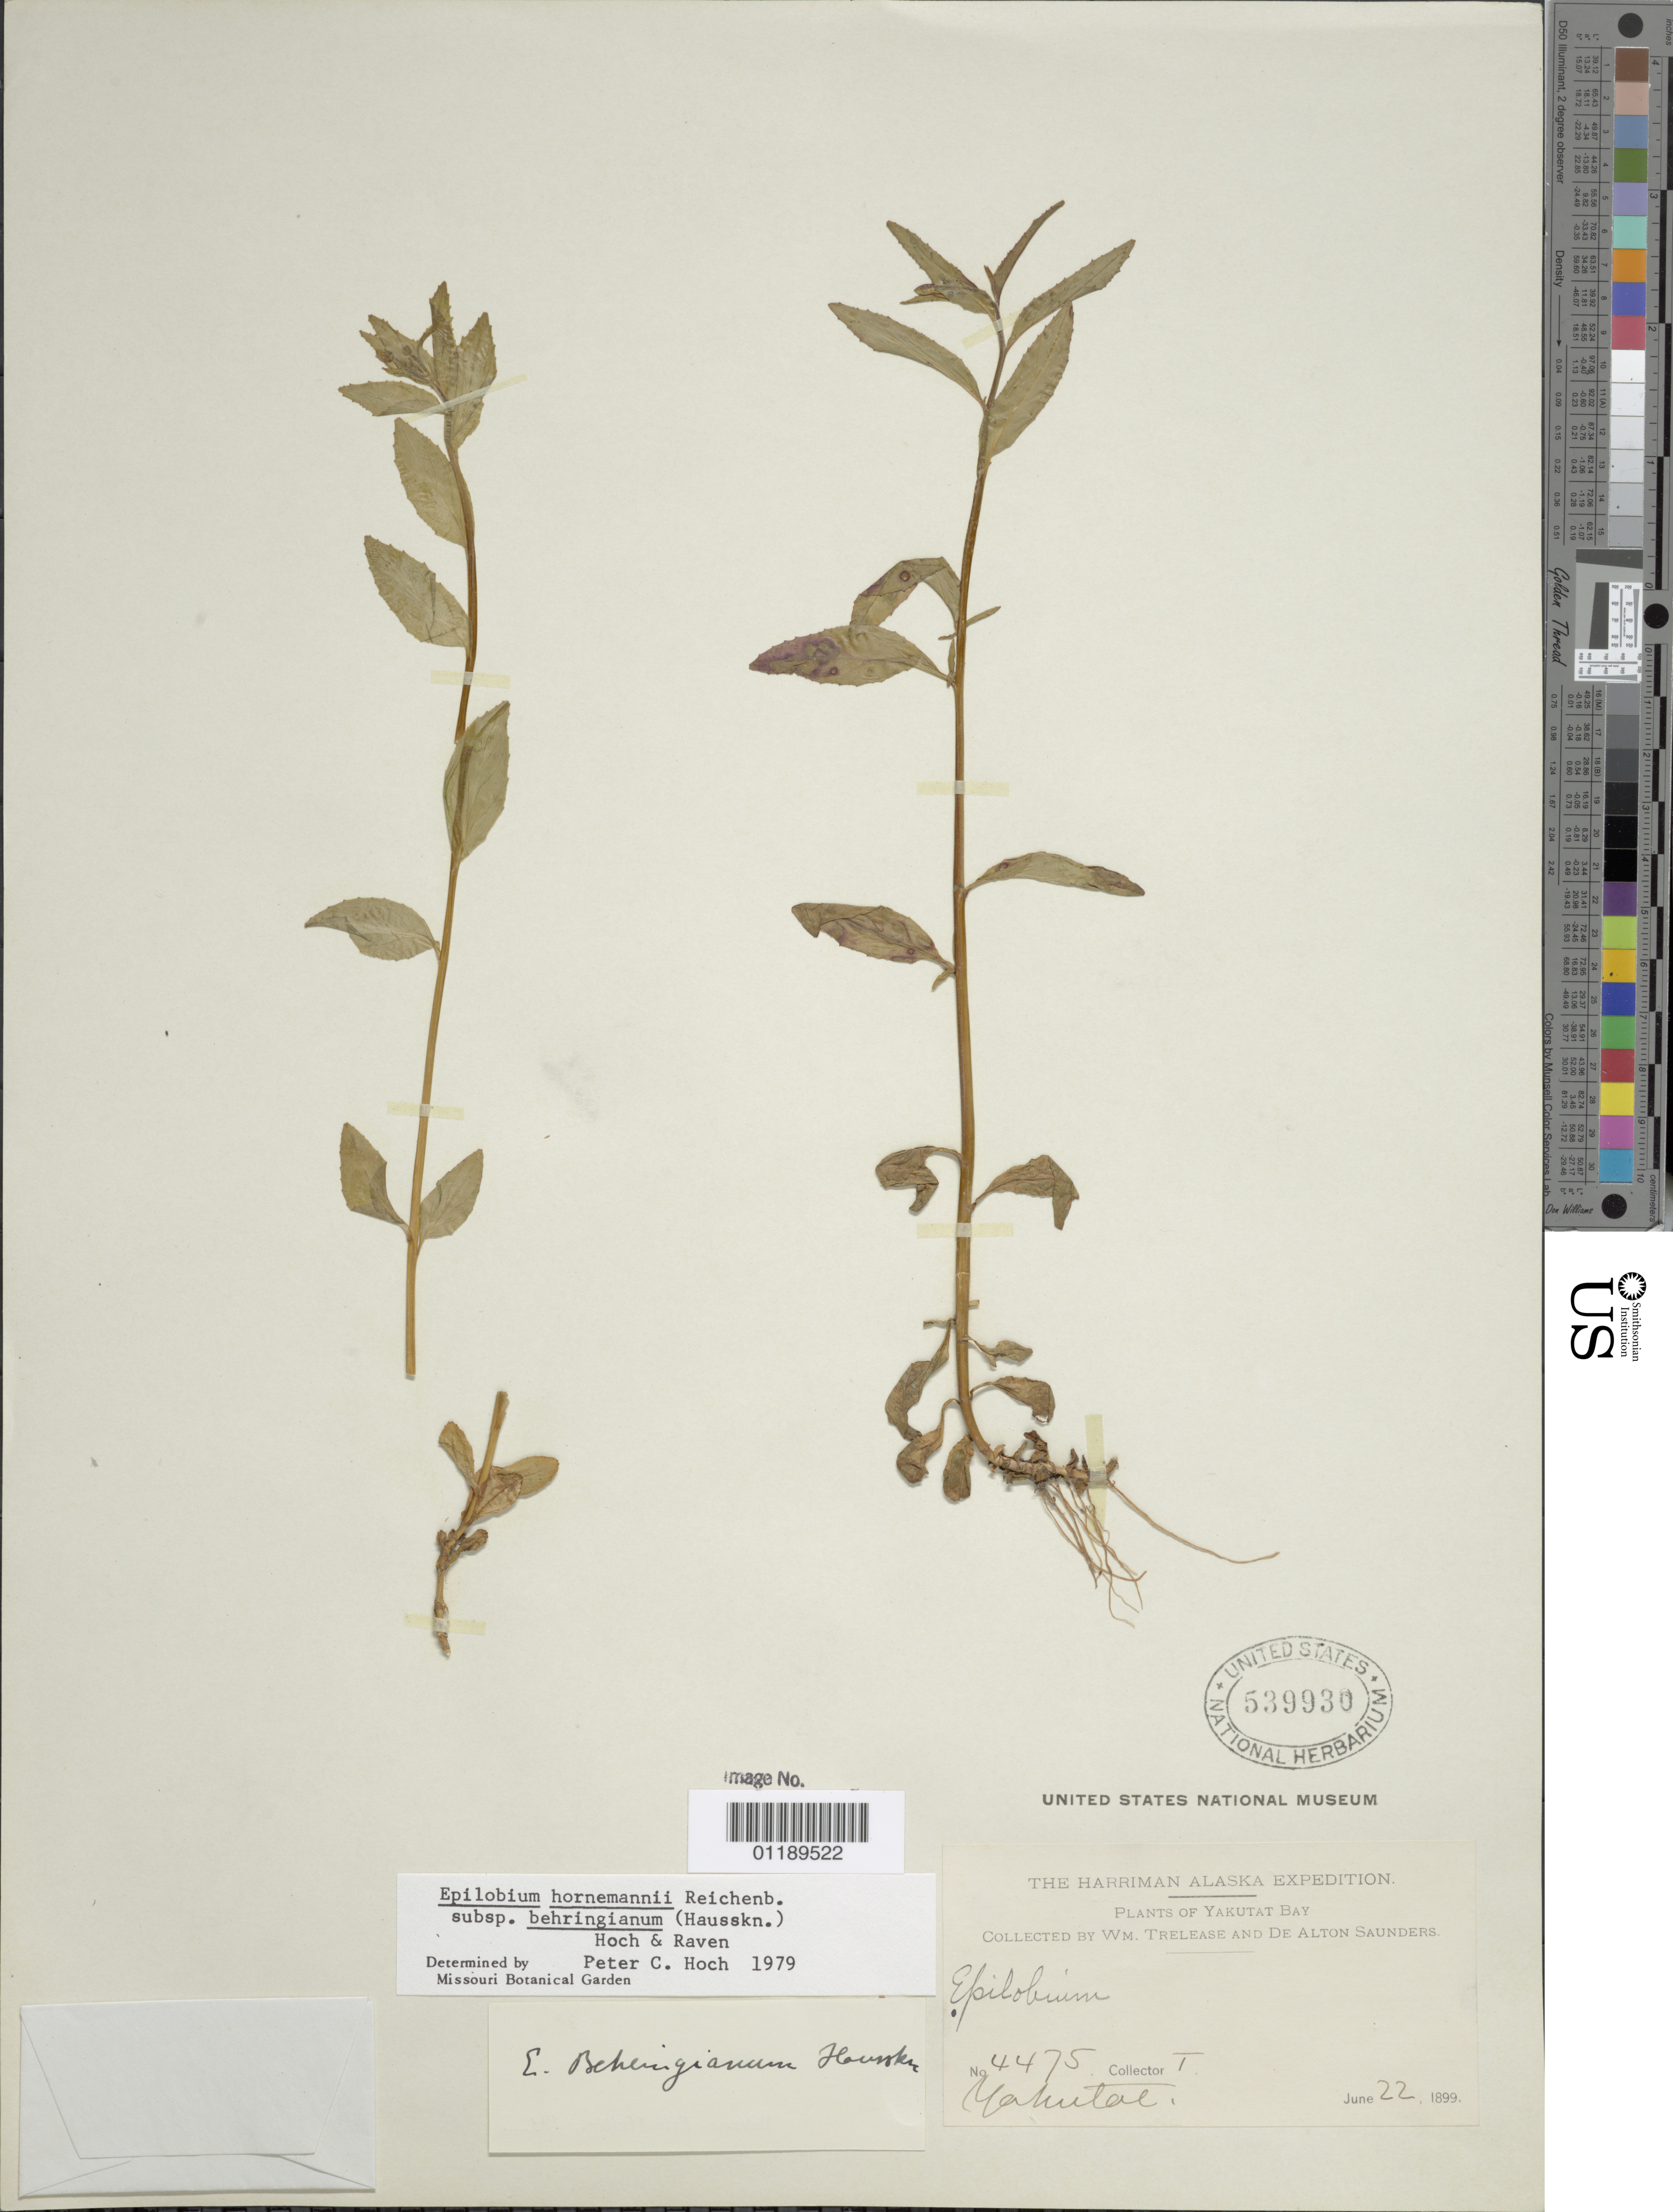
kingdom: Plantae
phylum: Tracheophyta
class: Magnoliopsida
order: Myrtales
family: Onagraceae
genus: Epilobium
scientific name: Epilobium hornemannii subsp. behringianum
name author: (Hausskn.) Hoch & P.H. Raven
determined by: Hoch, P. C.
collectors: W. Trelease & D. Saunders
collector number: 4475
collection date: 1899-06-22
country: United States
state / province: Alaska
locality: Yakutat Bay.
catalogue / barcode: US 539930